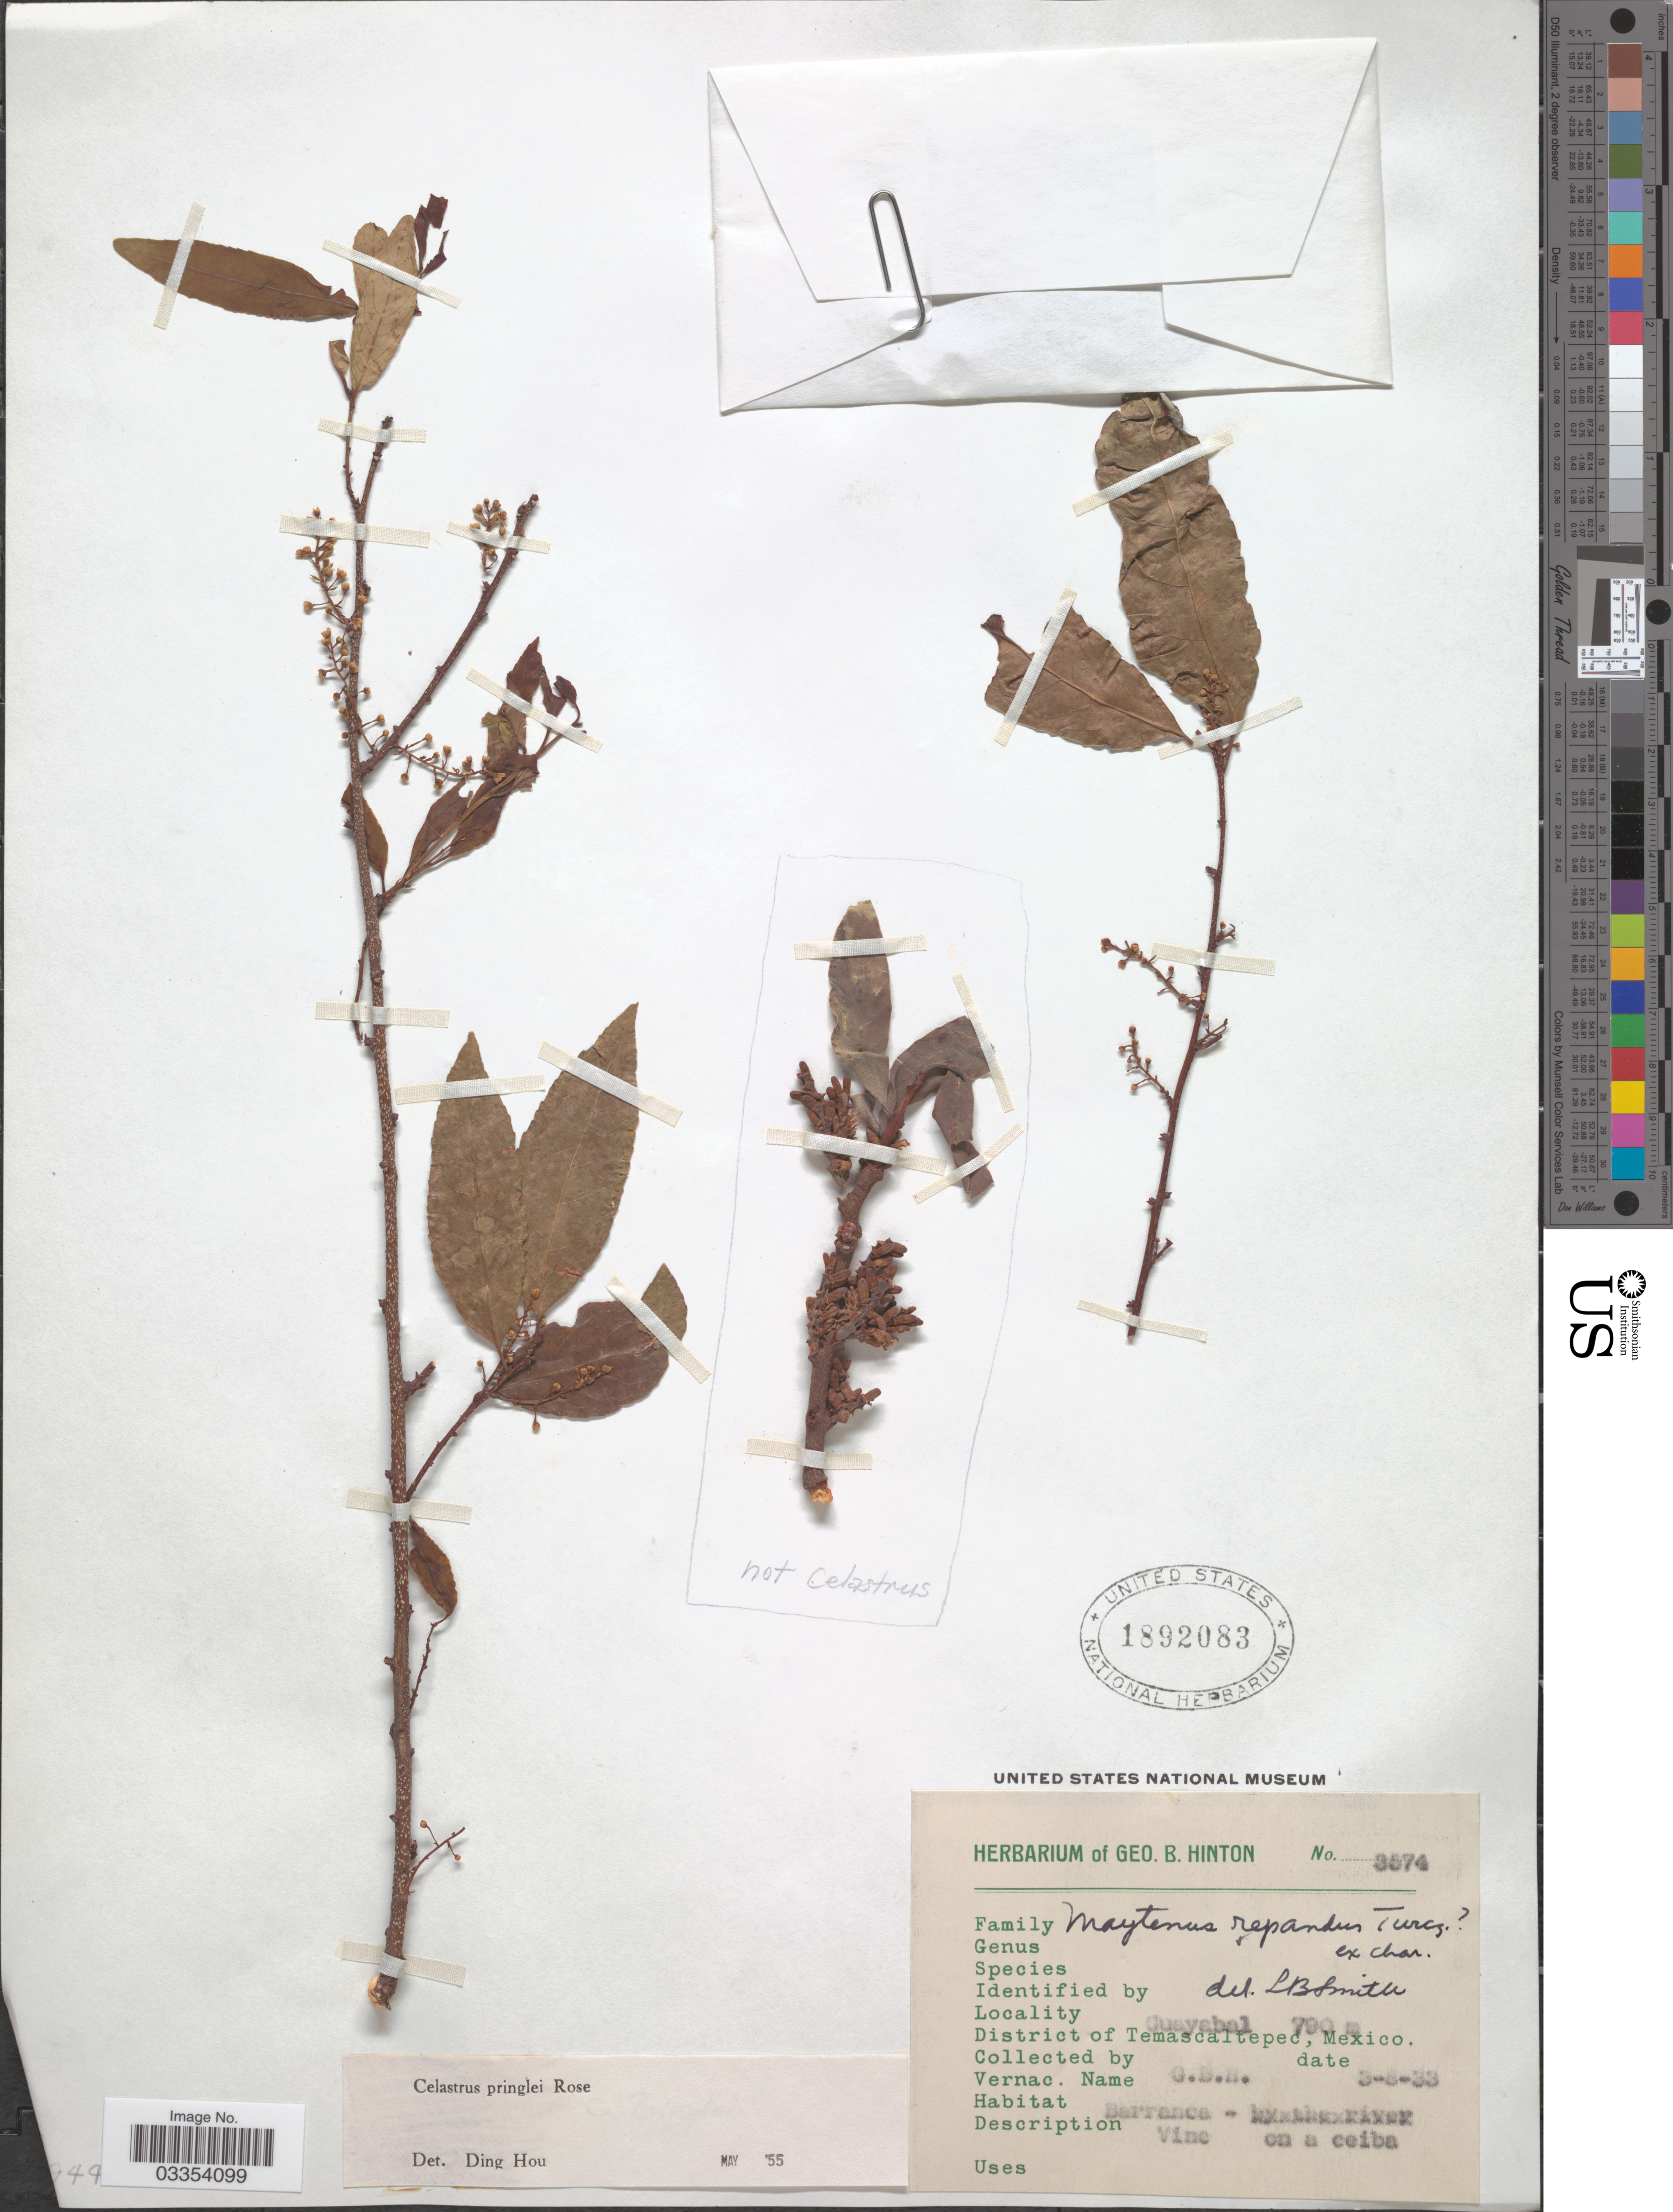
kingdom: Plantae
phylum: Tracheophyta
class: Magnoliopsida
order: Celastrales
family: Celastraceae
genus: Celastrus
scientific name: Celastrus pringlei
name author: Rose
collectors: G. B. Hinton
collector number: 3574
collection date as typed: Transcribed d/m/y: 3/8/33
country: Mexico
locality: Guayabal. District of Temascaltepec.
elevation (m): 790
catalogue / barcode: US 1892083